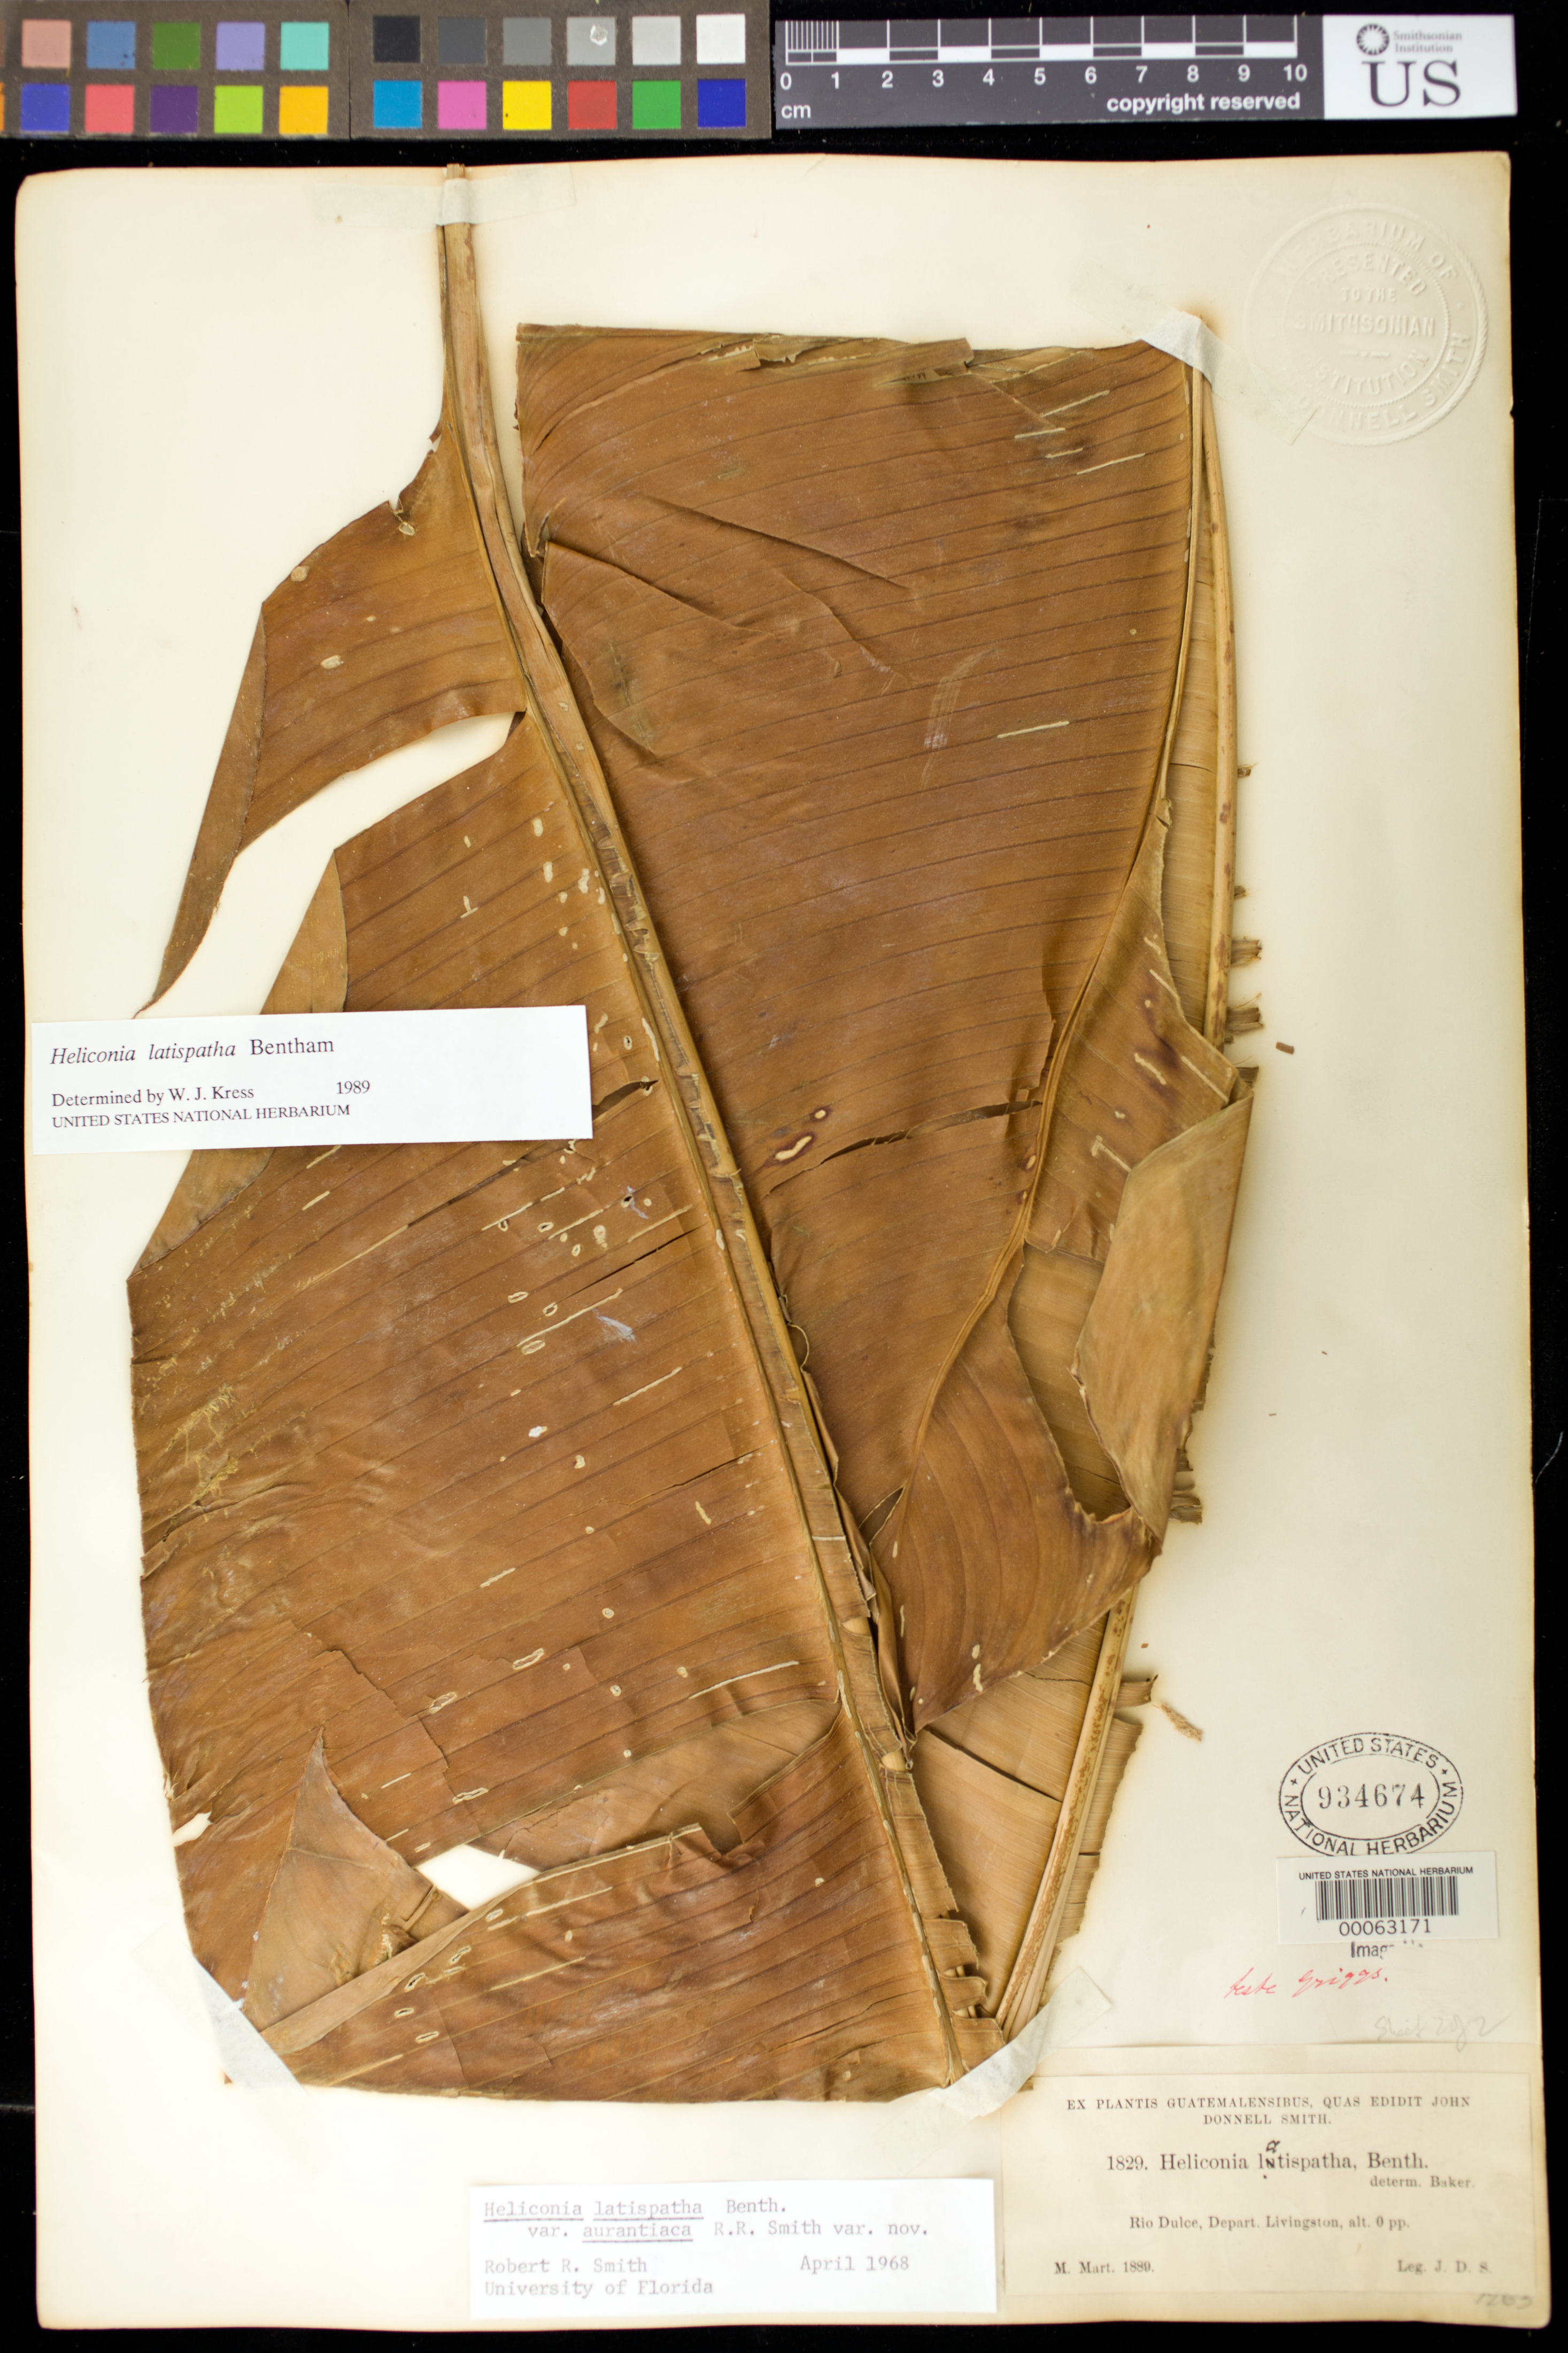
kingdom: Plantae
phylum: Tracheophyta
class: Liliopsida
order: Zingiberales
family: Heliconiaceae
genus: Heliconia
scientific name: Heliconia latispatha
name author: Benth.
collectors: J. Donnell Smith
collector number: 1829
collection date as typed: Mar 1889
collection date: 1889-03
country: Guatemala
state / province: Izabal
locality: Rio Dulce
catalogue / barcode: US 934674